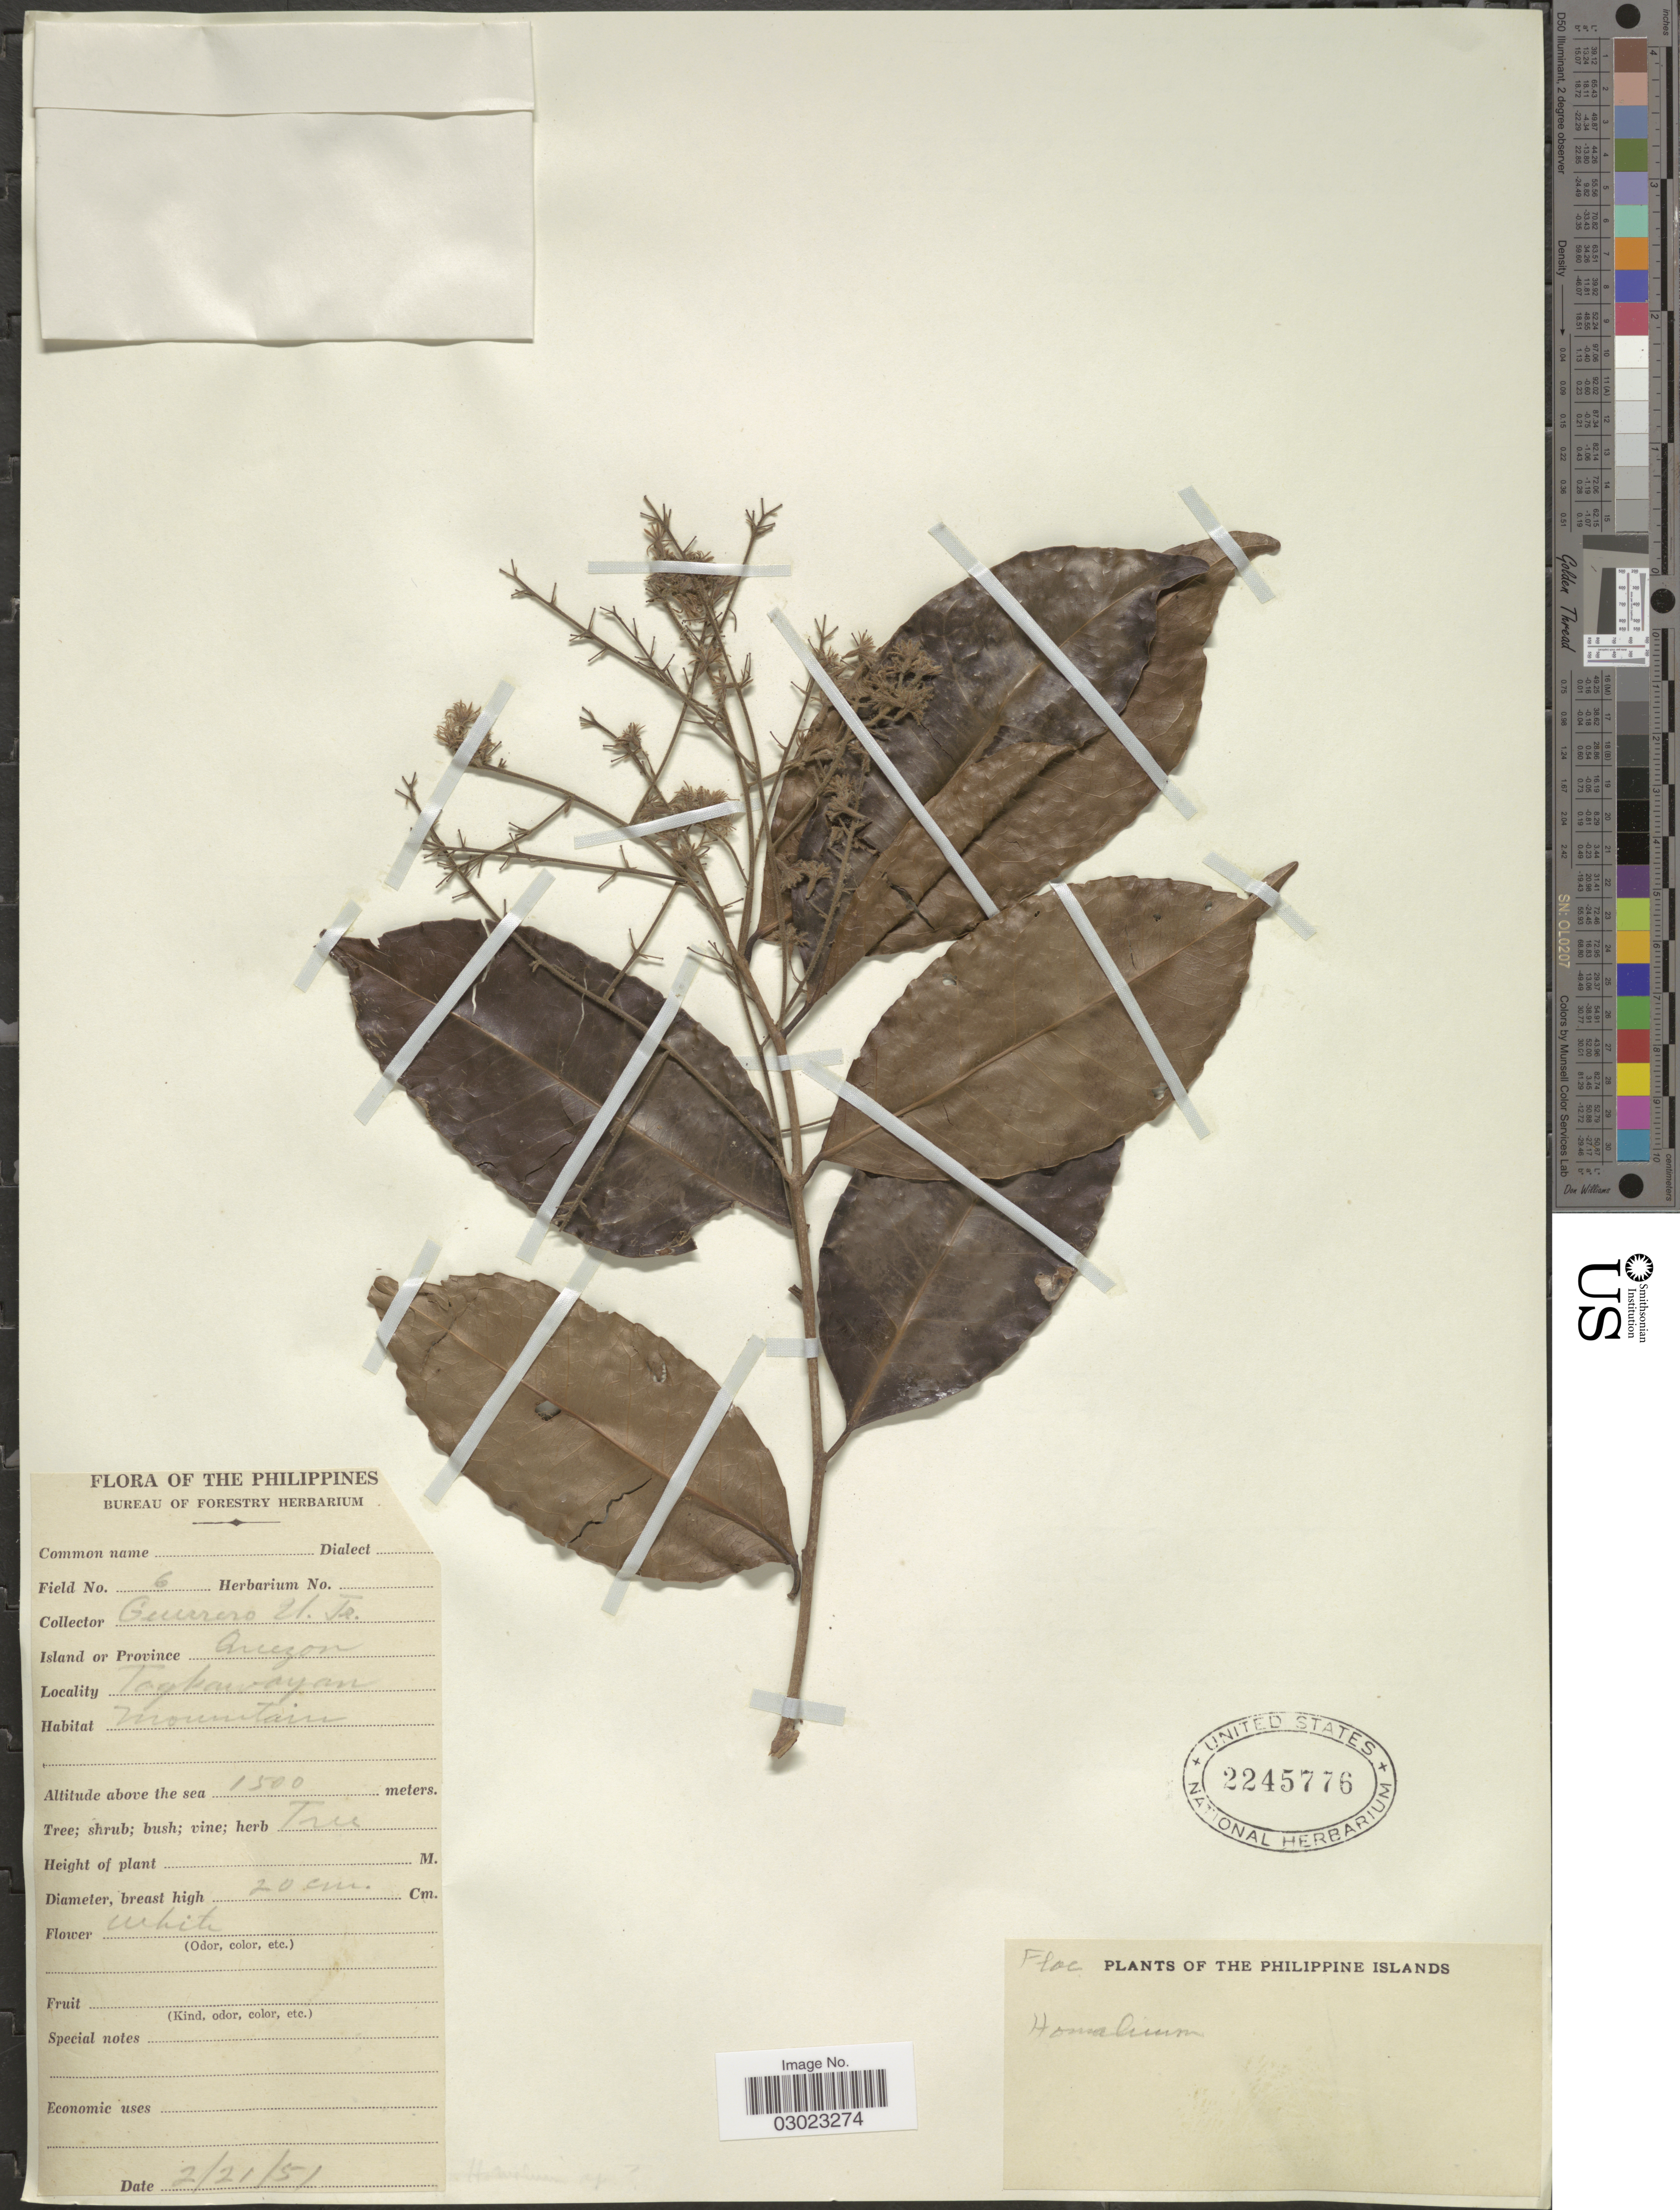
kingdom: Plantae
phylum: Tracheophyta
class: Magnoliopsida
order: Malpighiales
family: Salicaceae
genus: Homalium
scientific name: Homalium sp.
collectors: -. Guerrero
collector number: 6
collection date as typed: Transcribed d/m/y: 21/2/51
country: Philippines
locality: Island or Province Quezon. Tagkawayan.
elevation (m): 1500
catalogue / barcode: US 2245776